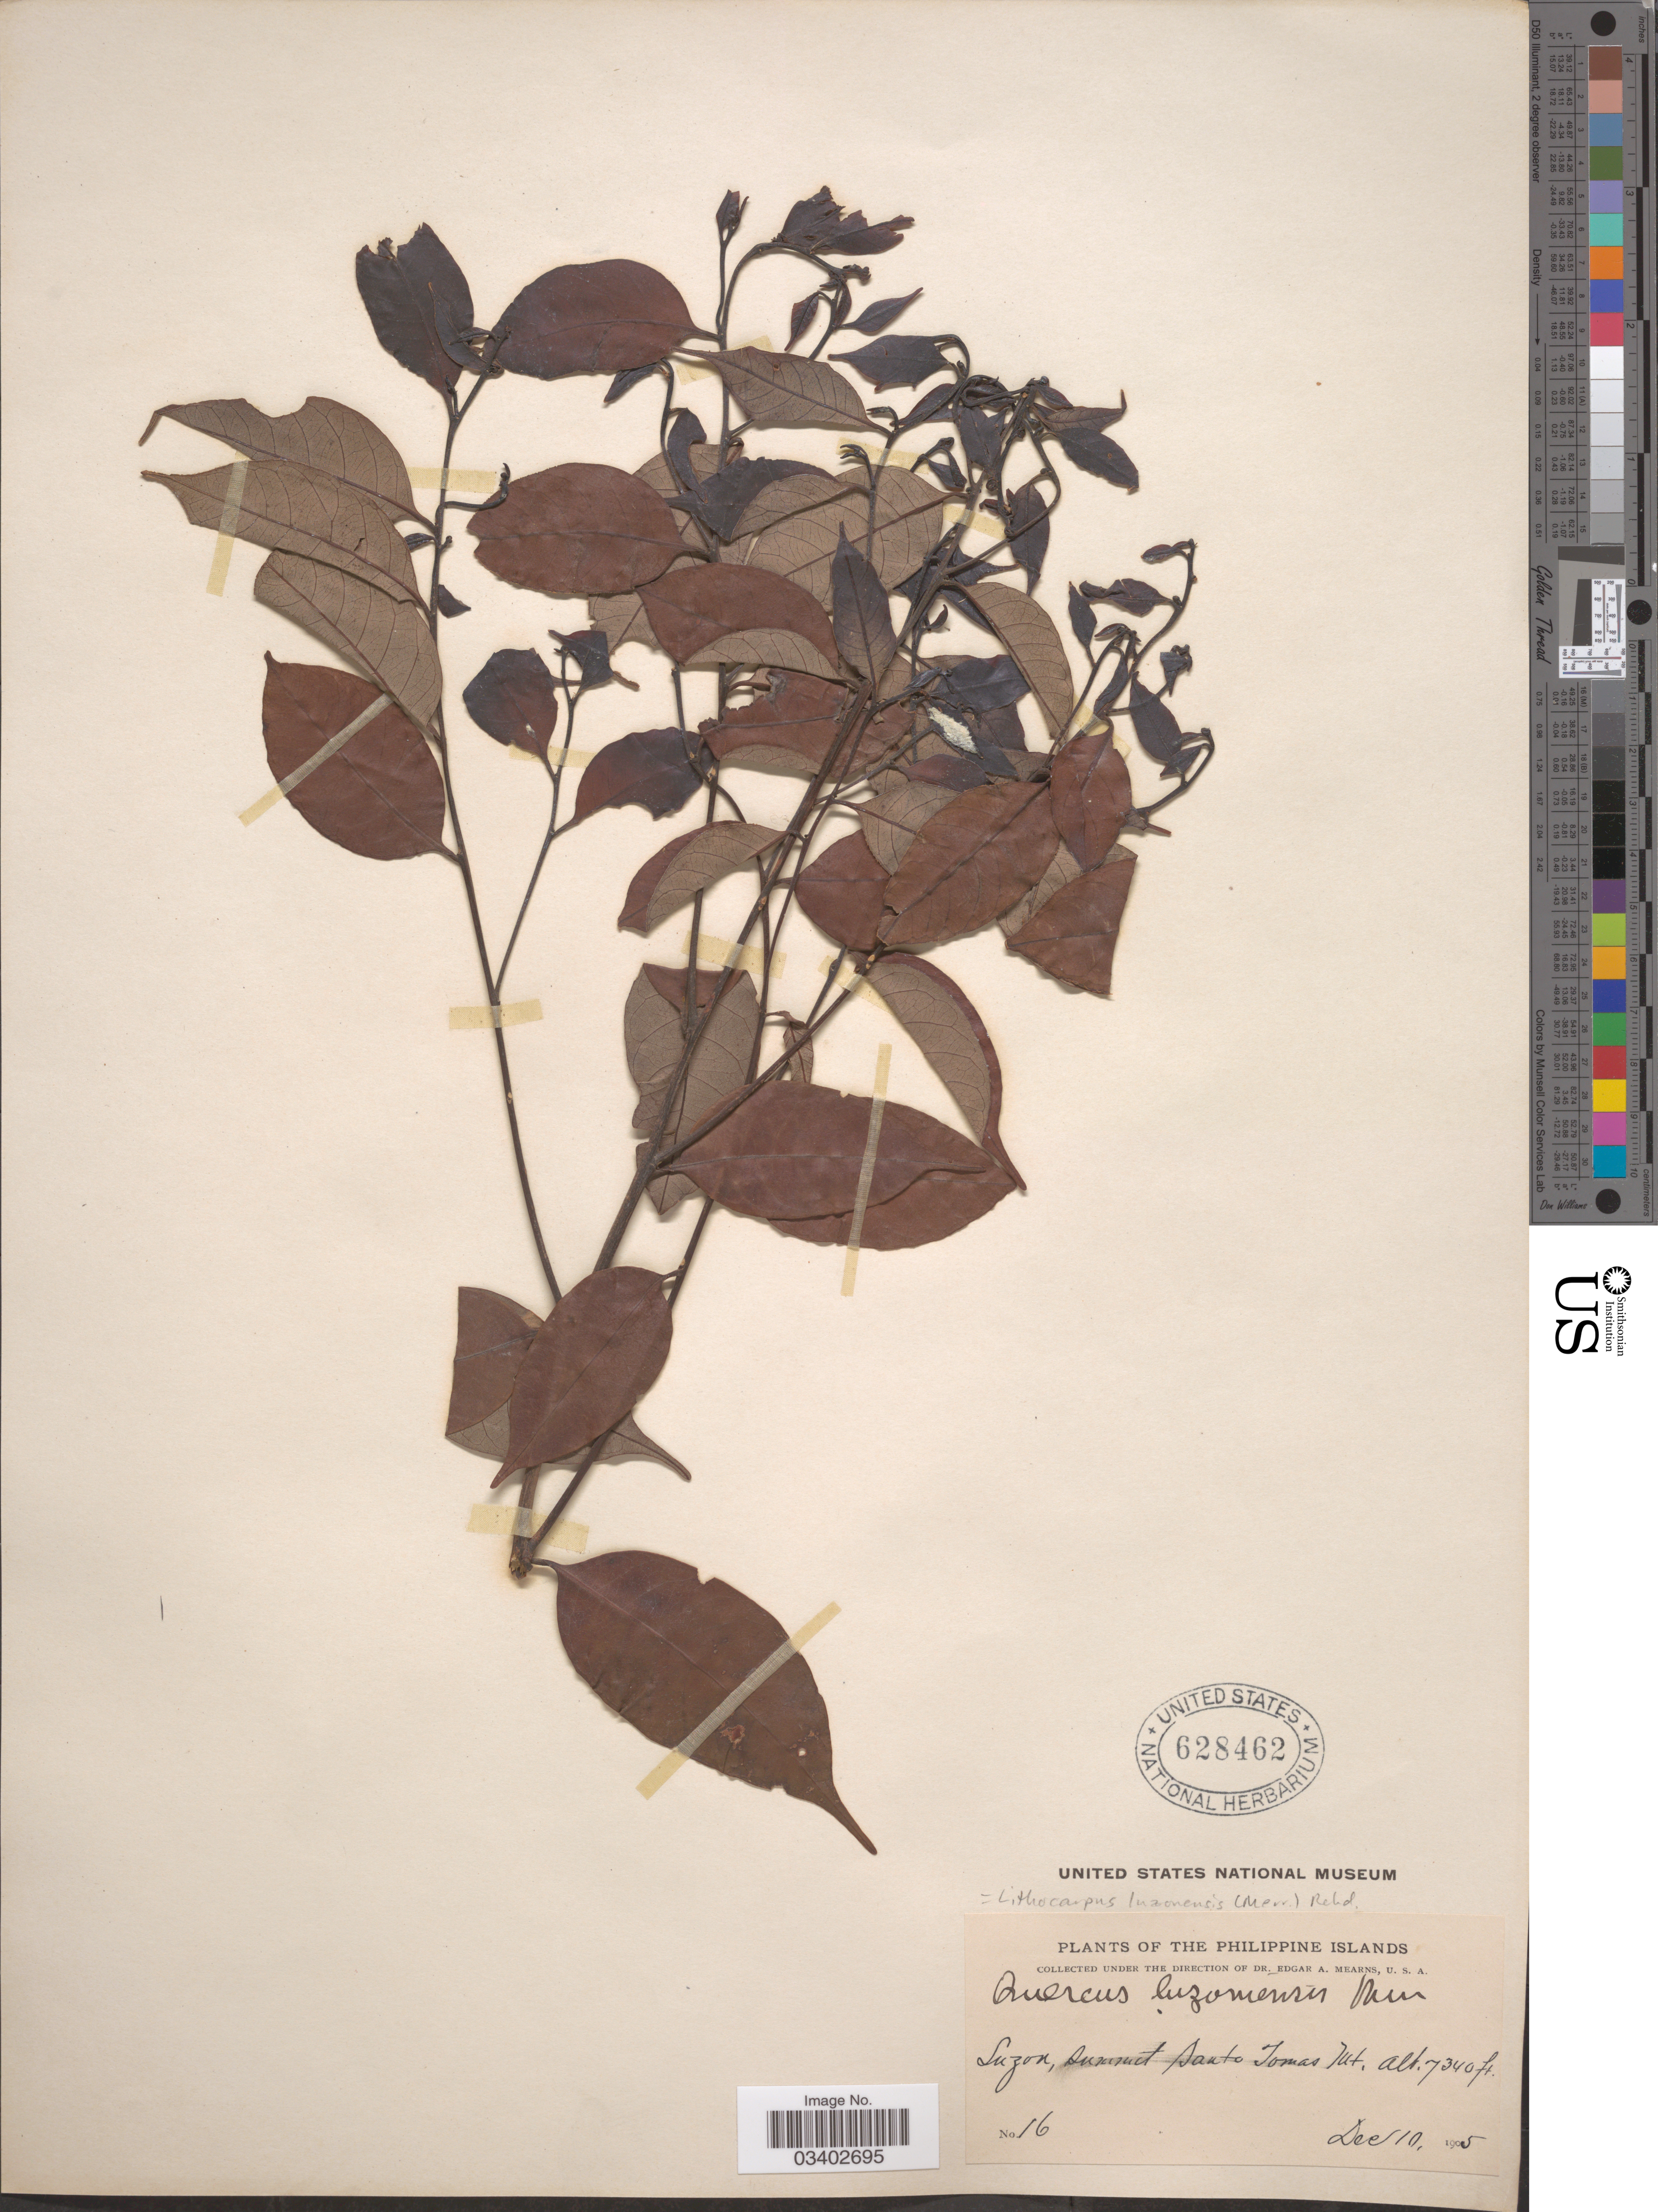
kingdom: Plantae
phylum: Tracheophyta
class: Magnoliopsida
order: Fagales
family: Fagaceae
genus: Lithocarpus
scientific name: Lithocarpus luzoniensis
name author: (Walter) Rehder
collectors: E. A. Mearns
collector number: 16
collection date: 1905-12-10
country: Philippines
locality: Luzon, summit Santo Tomas Mt.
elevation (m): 2237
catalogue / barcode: US 628462